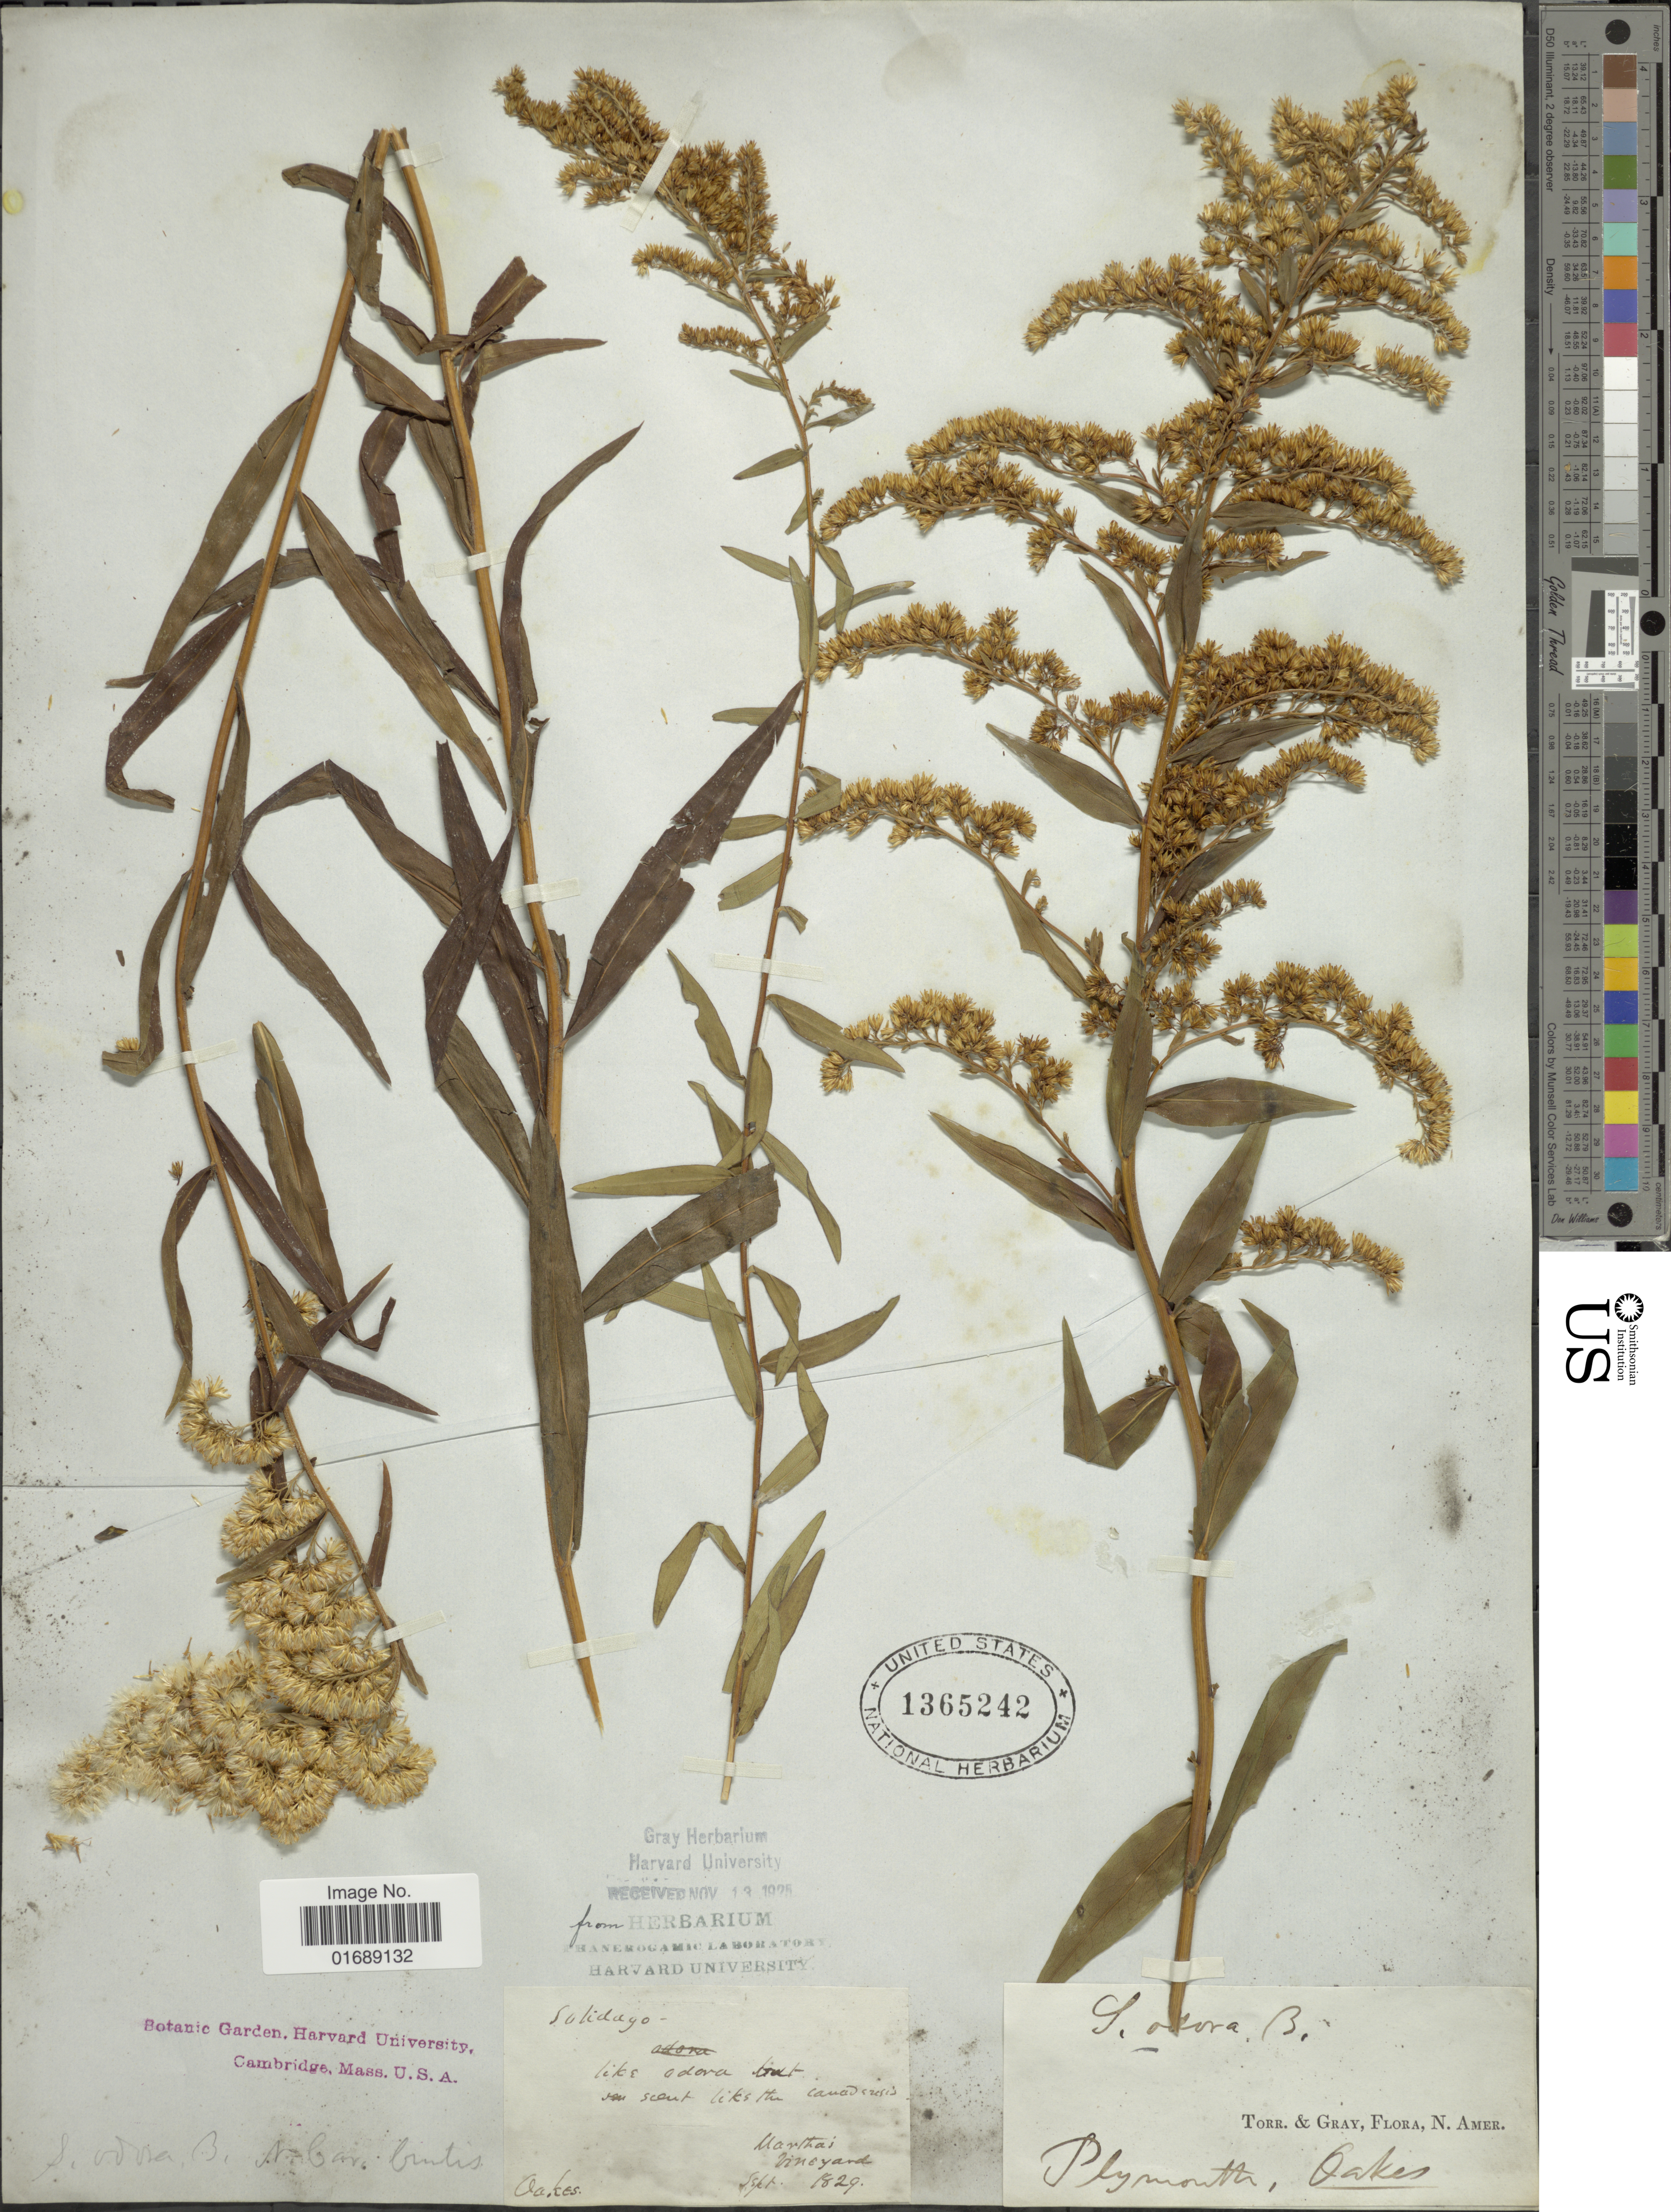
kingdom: Plantae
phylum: Tracheophyta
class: Magnoliopsida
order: Asterales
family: Asteraceae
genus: Solidago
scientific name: Solidago odora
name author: Aiton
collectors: J. Torrey & -- Gray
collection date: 1829-09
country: United States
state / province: Massachusetts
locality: Plymouth, Oakes, Marthas Vineyard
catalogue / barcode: US 1365242